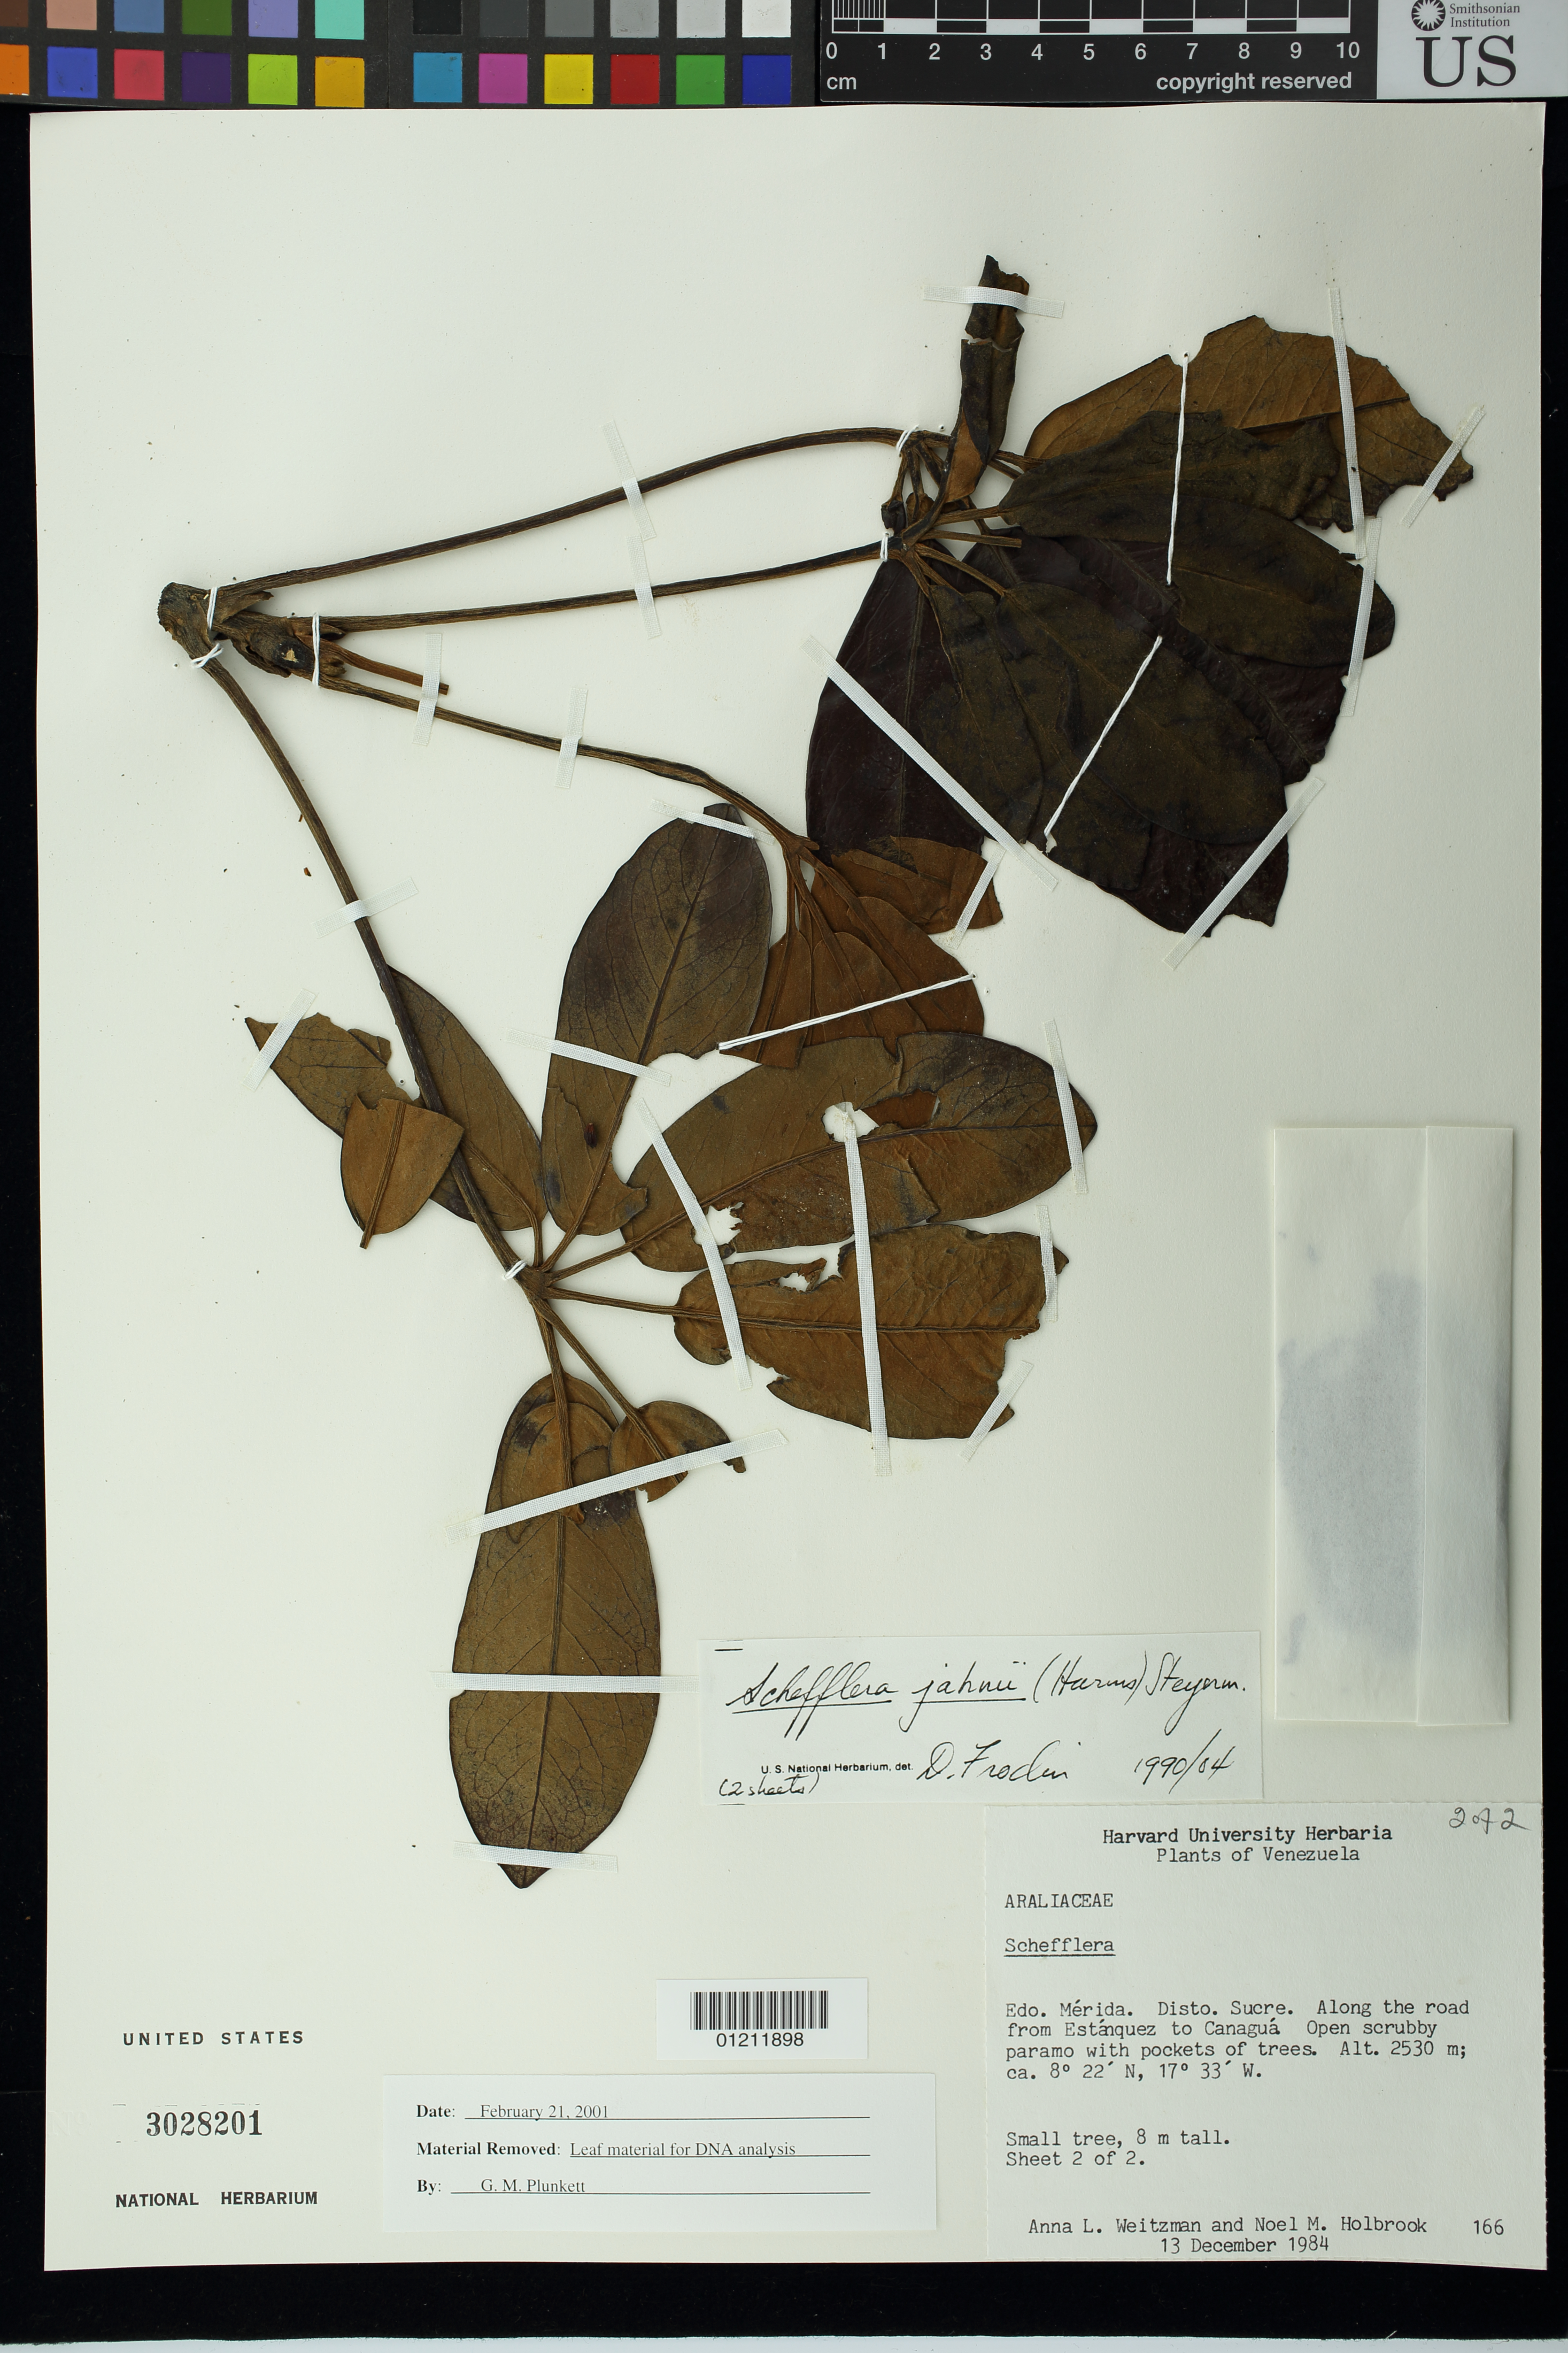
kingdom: Plantae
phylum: Tracheophyta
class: Magnoliopsida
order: Apiales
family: Araliaceae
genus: Schefflera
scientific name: Schefflera jahnii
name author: (Harms) Steyerm.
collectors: A. L. Weitzman & N. M. Holbrook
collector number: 166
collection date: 1984-12-13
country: Venezuela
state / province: Mérida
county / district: Sucre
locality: Disto. Sucre. Along the road from Estánquez to Canaguá. Open scrubby paramo with pockets of trees.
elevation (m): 2530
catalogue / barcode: US 3028201